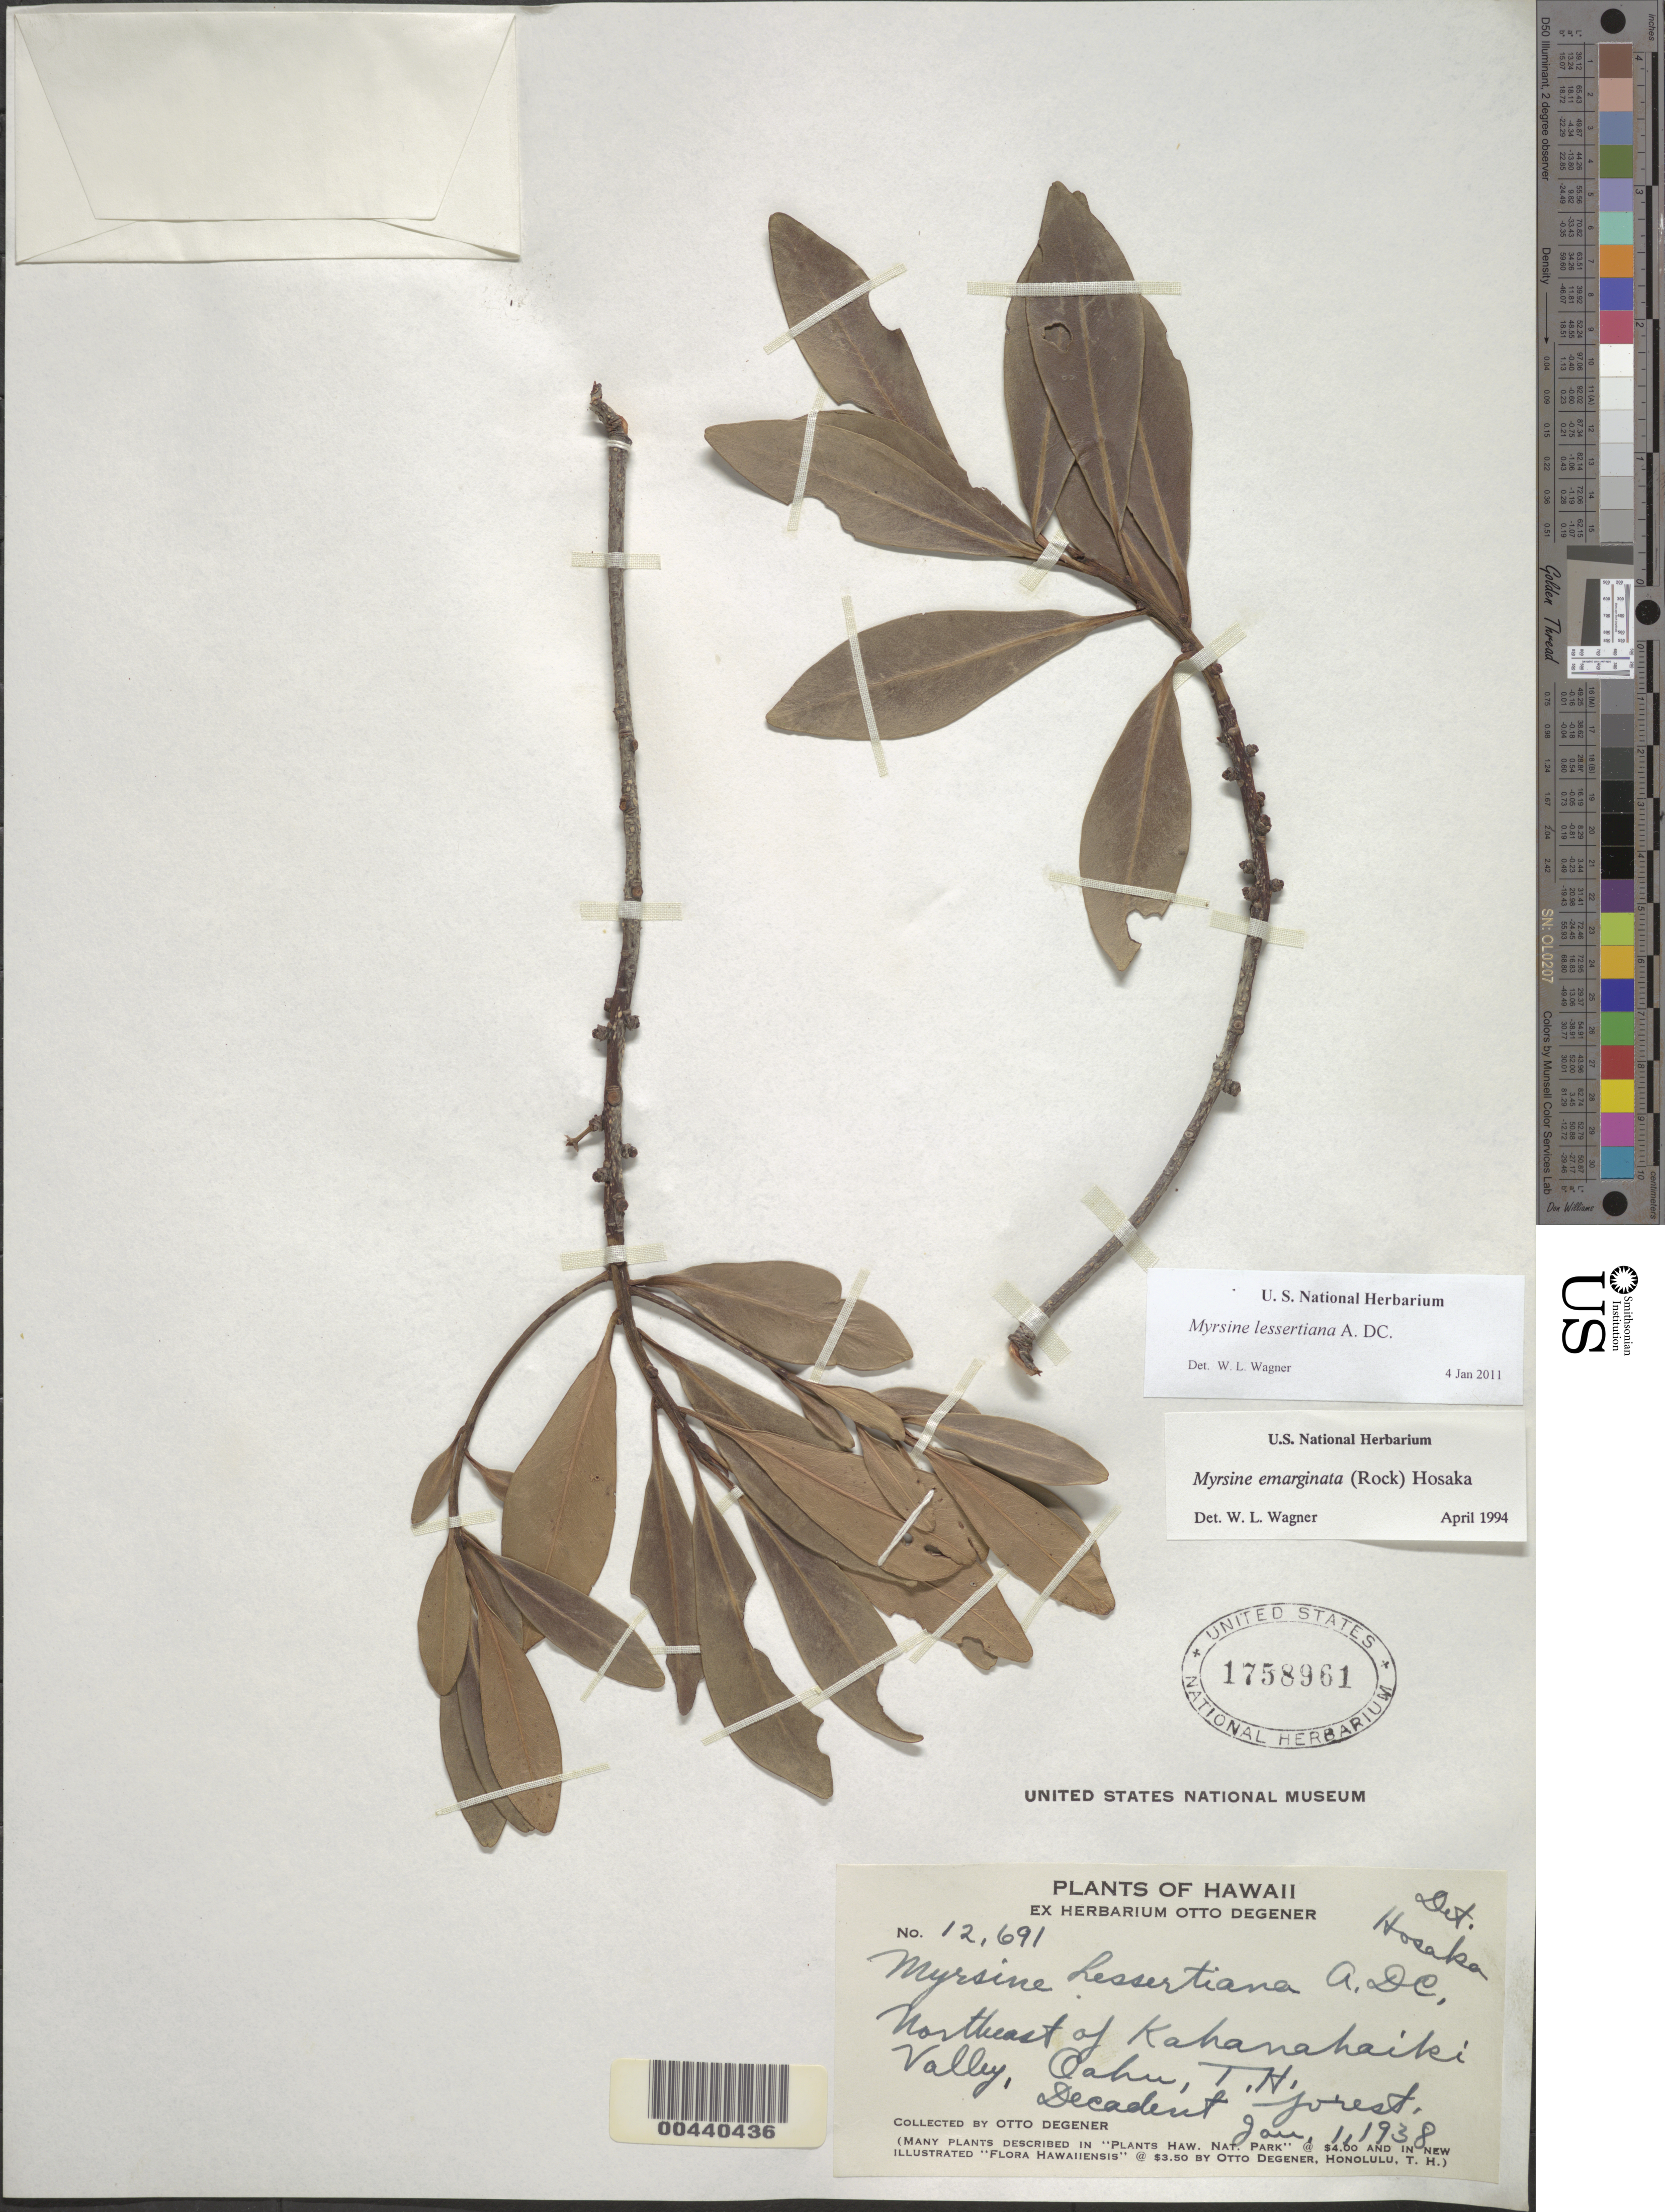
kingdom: Plantae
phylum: Tracheophyta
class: Magnoliopsida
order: Ericales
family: Primulaceae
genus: Myrsine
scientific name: Myrsine lessertiana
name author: A. DC.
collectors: O. Degener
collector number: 12691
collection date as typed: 1 Jan 1938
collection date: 1938-01-01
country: United States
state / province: Hawaii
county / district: Honolulu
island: Oahu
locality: NE of Kahanahaiki Valley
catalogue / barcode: US 1758961